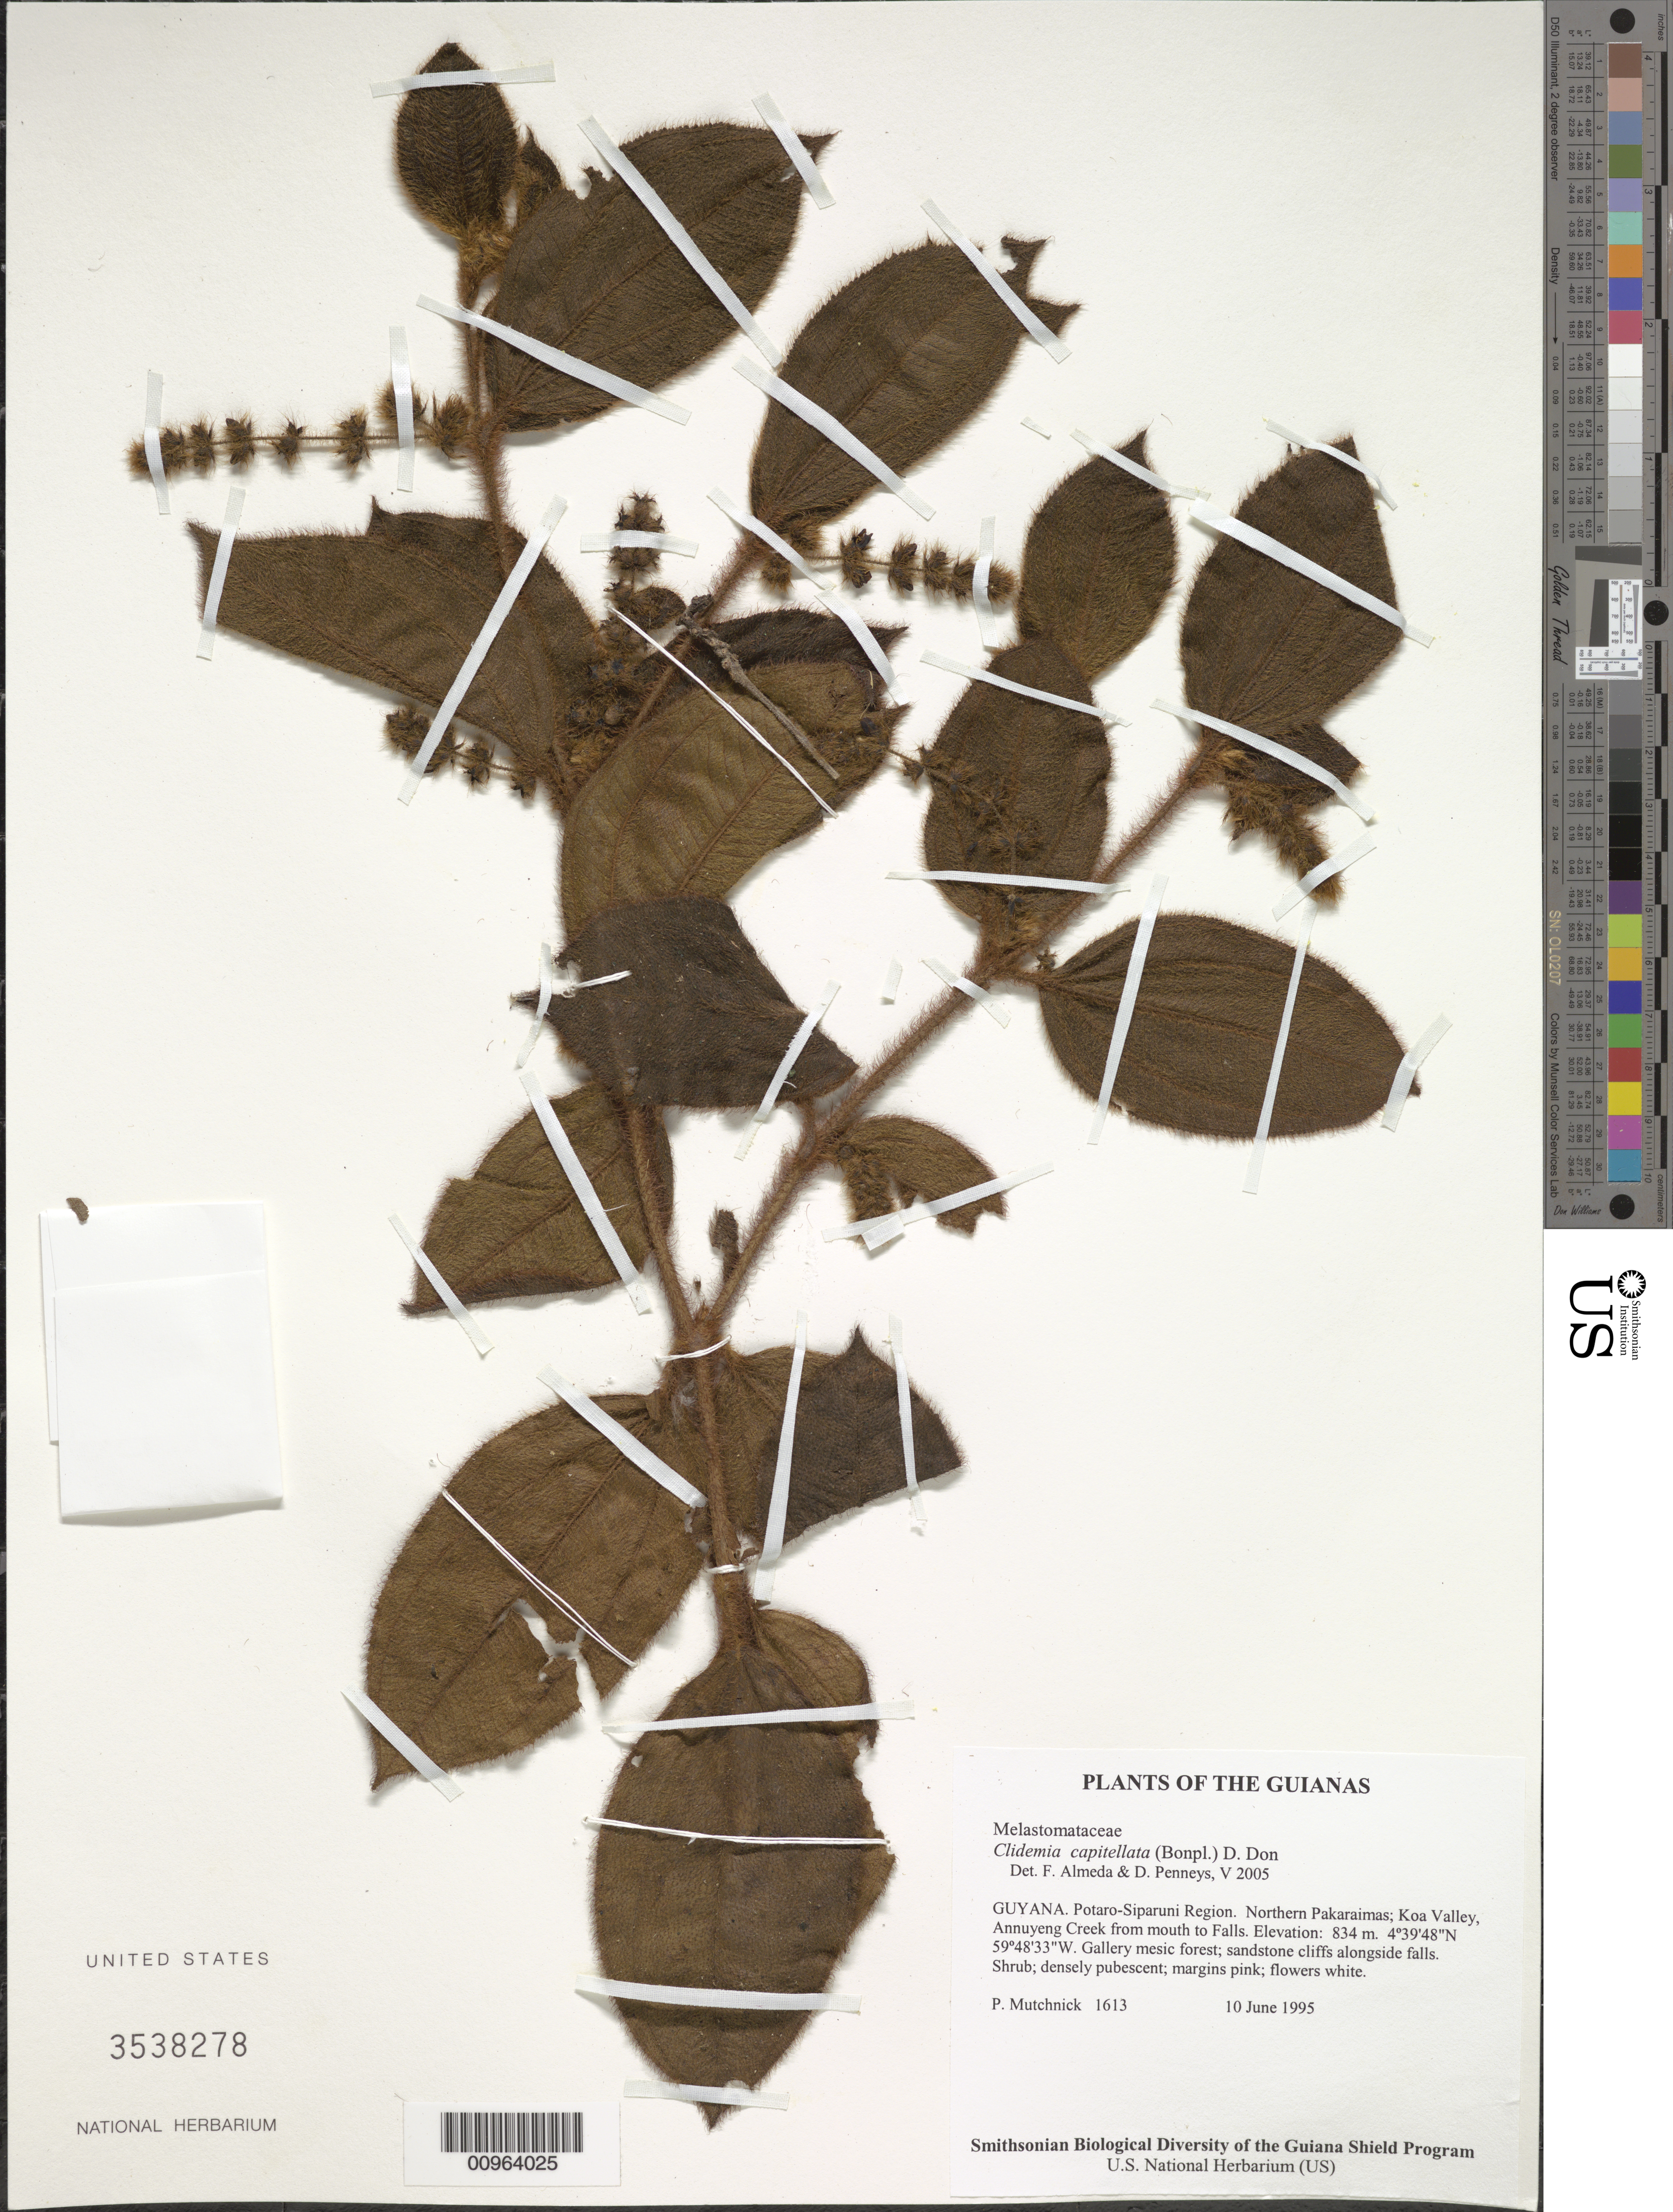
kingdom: Plantae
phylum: Tracheophyta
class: Magnoliopsida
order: Myrtales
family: Melastomataceae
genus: Clidemia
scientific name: Clidemia capitellata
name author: (Bonpl.) D. Don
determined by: Almeda, F.; Penneys, D. S.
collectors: P. Mutchnick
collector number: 1613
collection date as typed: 10 June 1995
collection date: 1995-06-10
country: Guyana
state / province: Potaro-Siparuni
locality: Northern Pakaraimas; Koa Valley, Annuyeng Creek from mouth to Falls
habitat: Gallery mesic forest; sandstone cliffs alongside falls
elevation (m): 834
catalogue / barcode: US 3538278